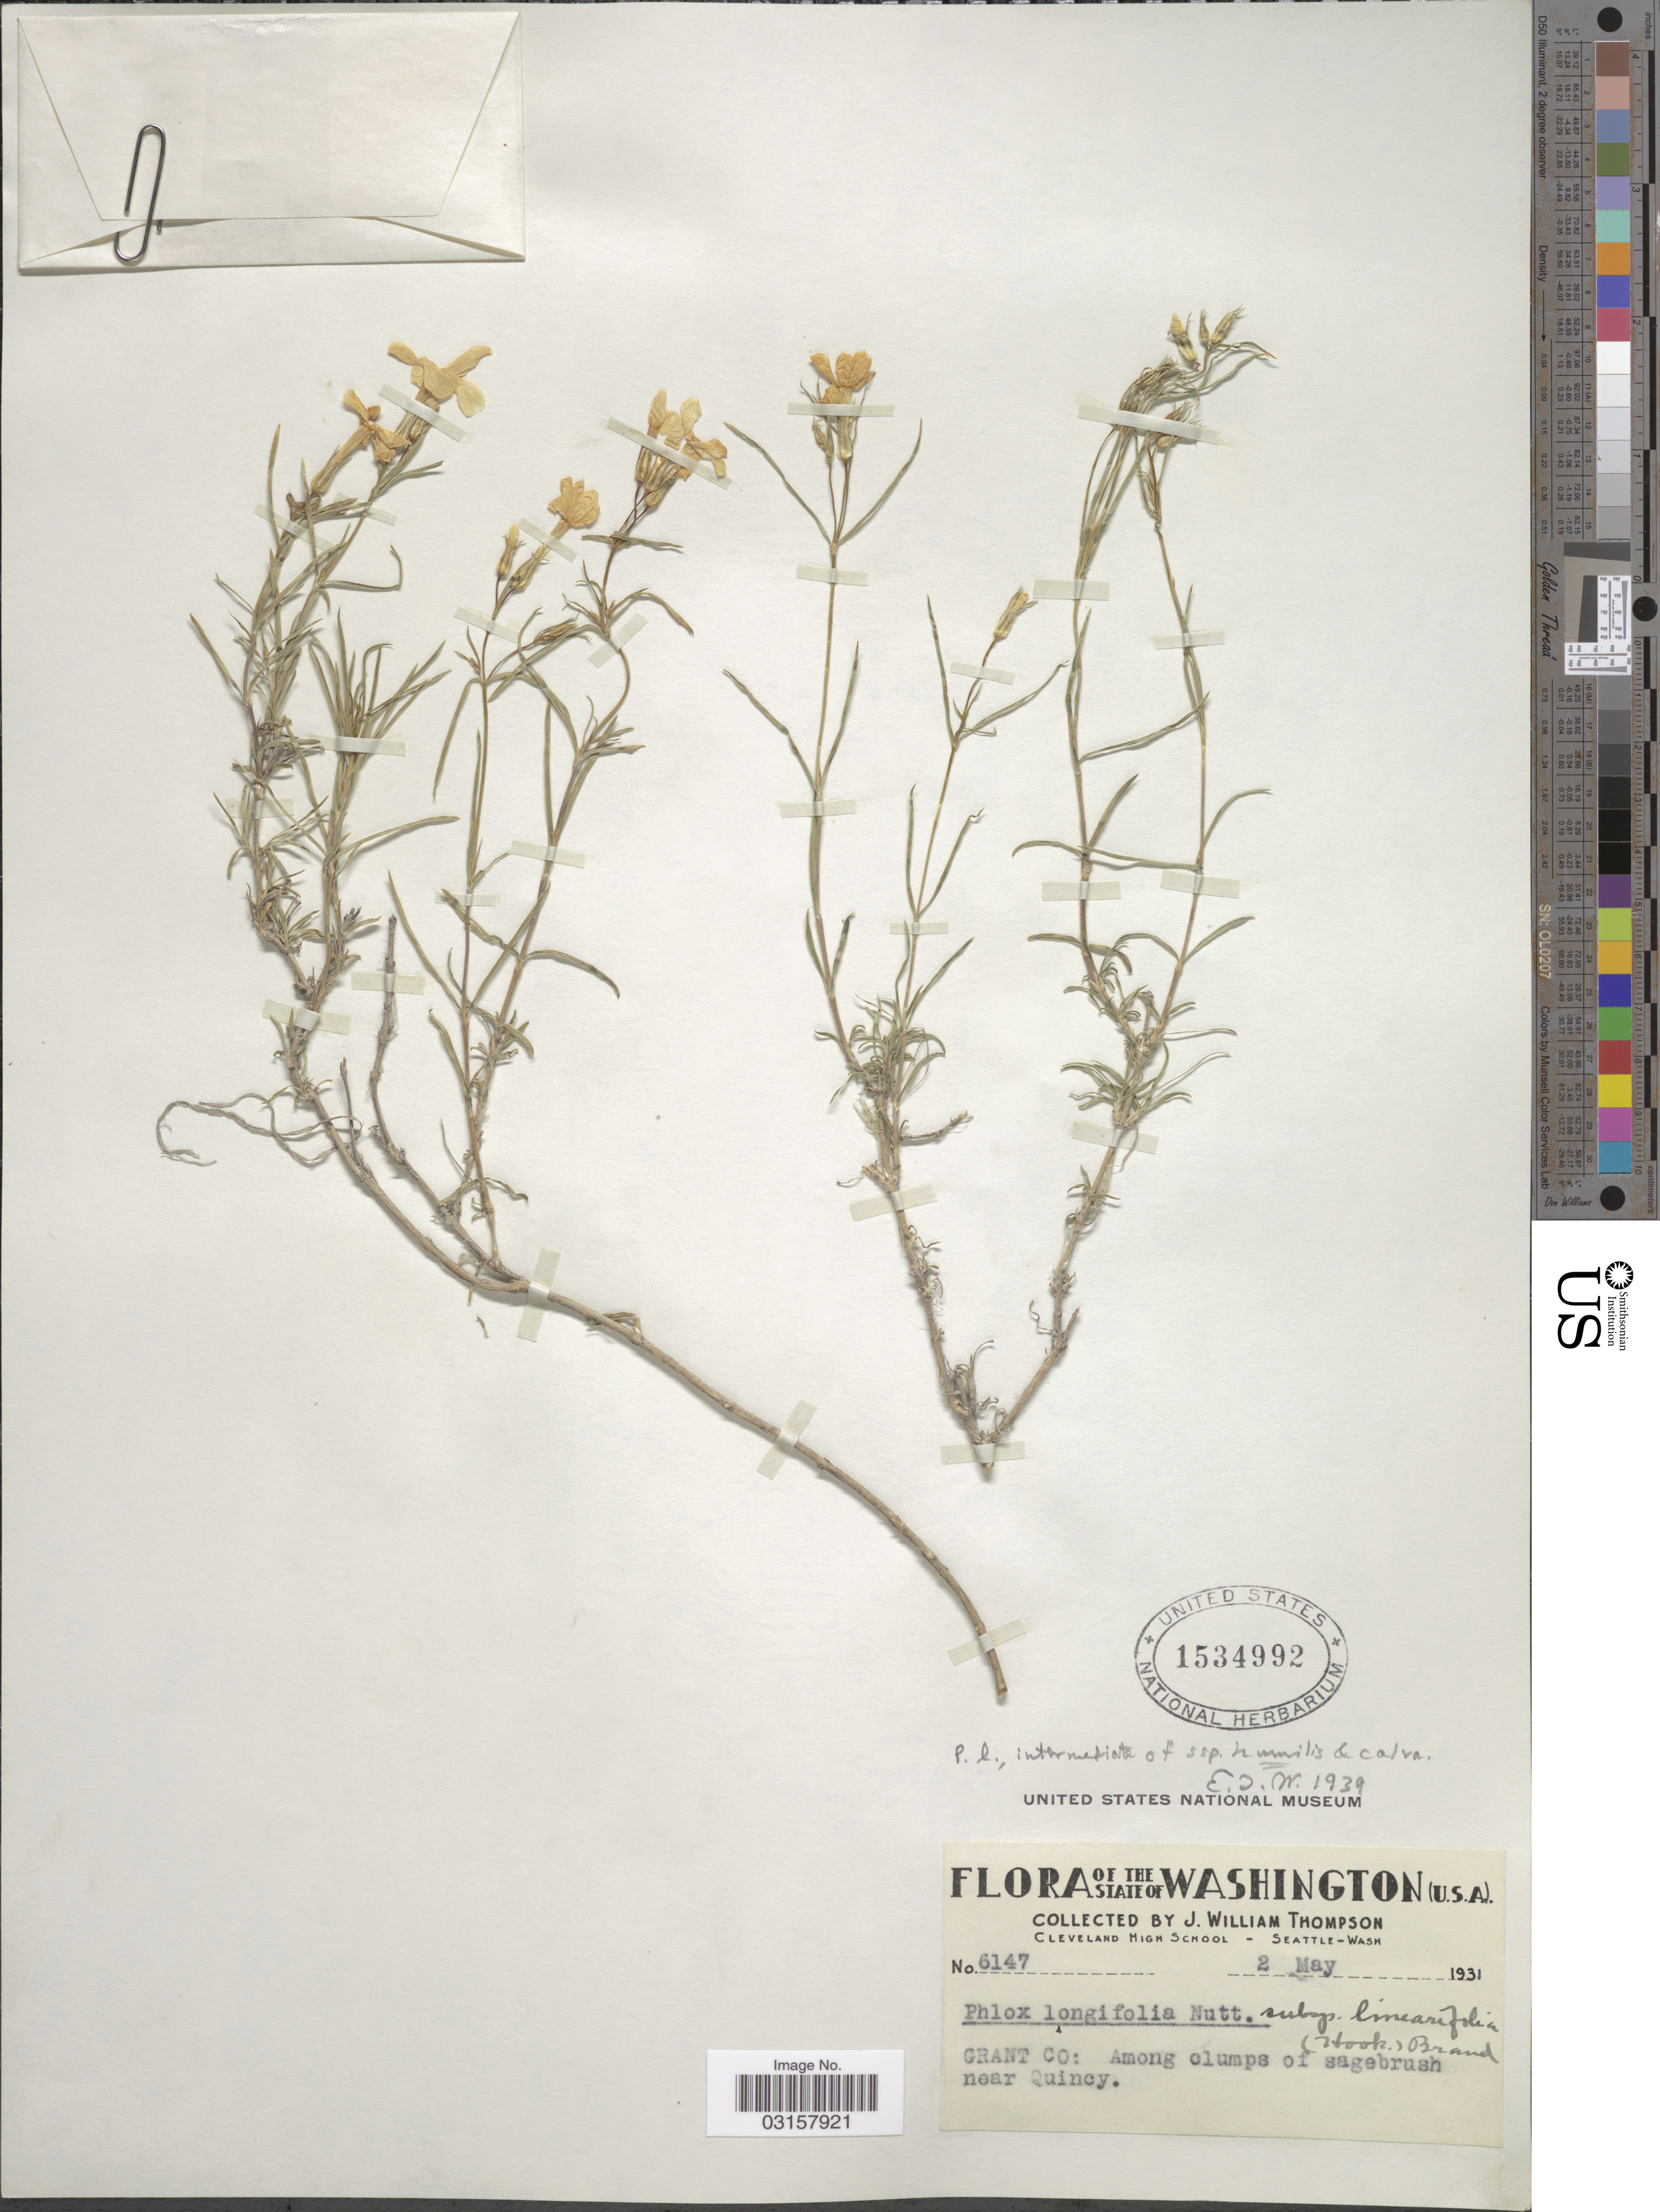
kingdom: Plantae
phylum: Tracheophyta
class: Magnoliopsida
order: Ericales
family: Polemoniaceae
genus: Phlox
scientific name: Phlox longifolia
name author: Nutt.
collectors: J. W. Thompson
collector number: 6147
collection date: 1931-05-02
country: United States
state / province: Washington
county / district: Grant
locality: Grant Co.: Among clumps of sagebrush near Quincy.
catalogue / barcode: US 1534992